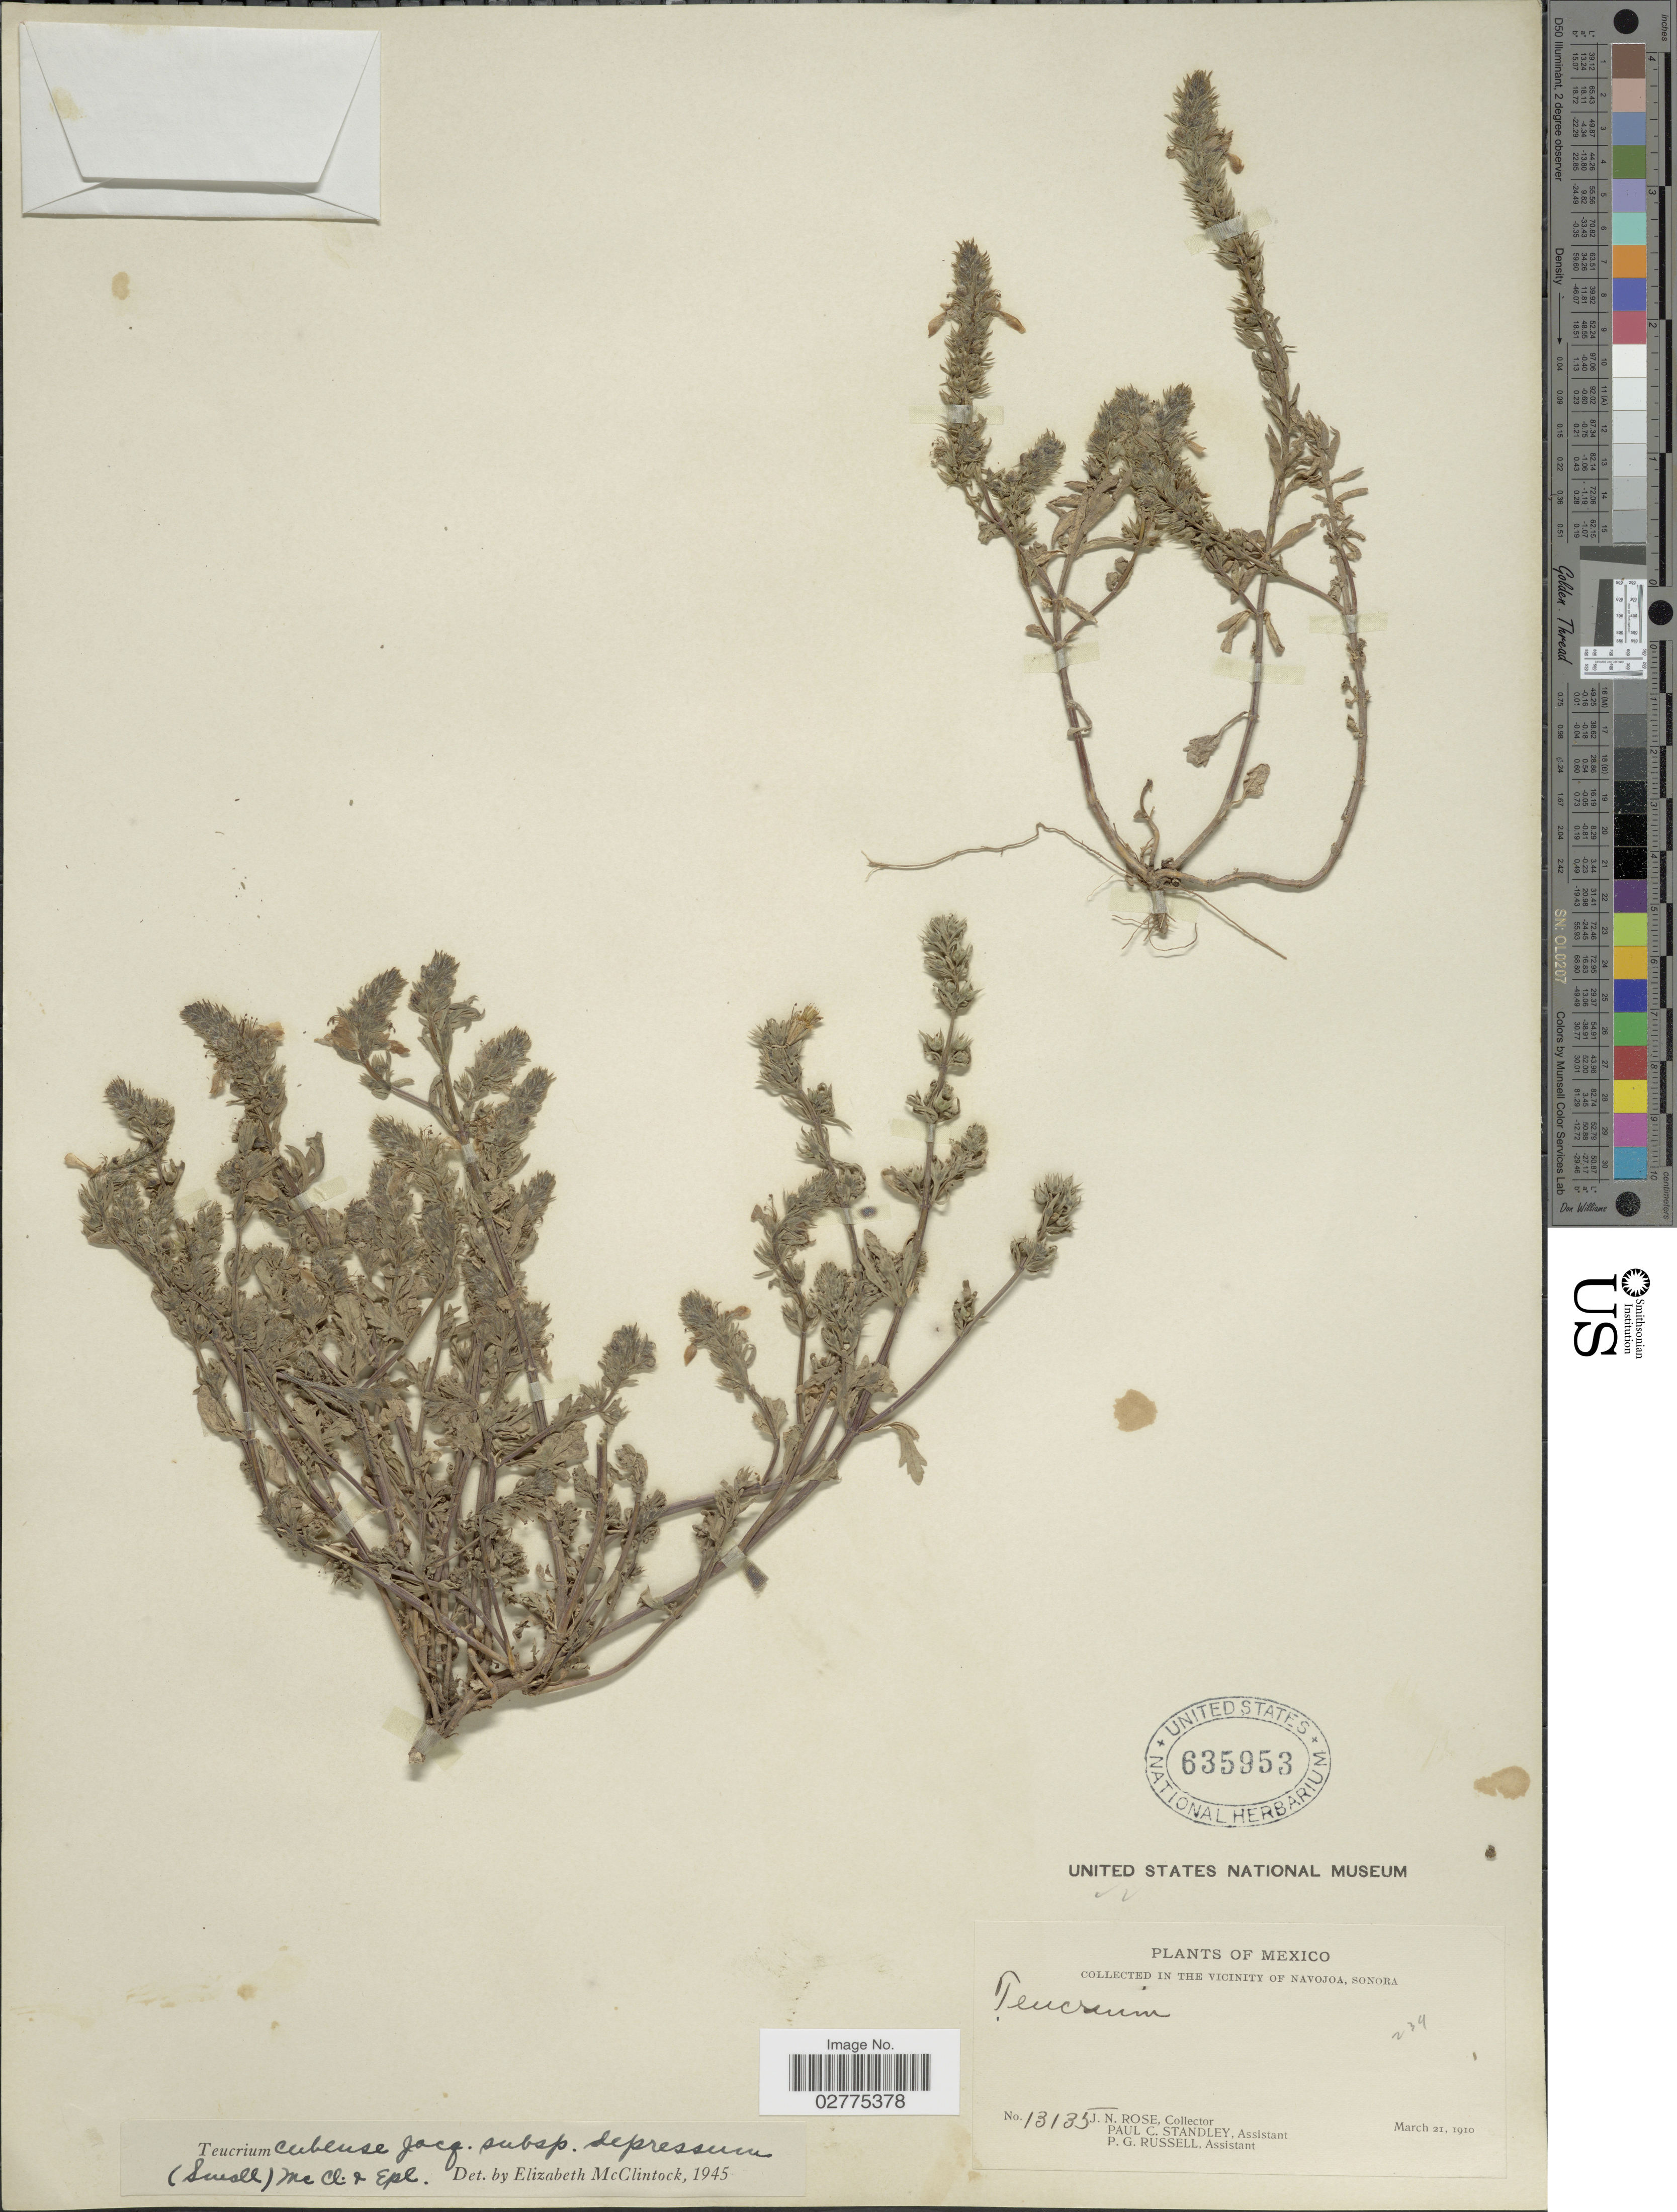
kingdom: Plantae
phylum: Tracheophyta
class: Magnoliopsida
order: Lamiales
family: Lamiaceae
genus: Teucrium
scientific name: Teucrium cubense subsp. depressum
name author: (Small) E. M. McClint. & Epling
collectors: J. N. Rose, P. C. Standley & P. G. Russell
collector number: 13135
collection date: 1910-03-21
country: Mexico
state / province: Sonora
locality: In The Vicinity of Navojoa, Sonora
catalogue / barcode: US 635953